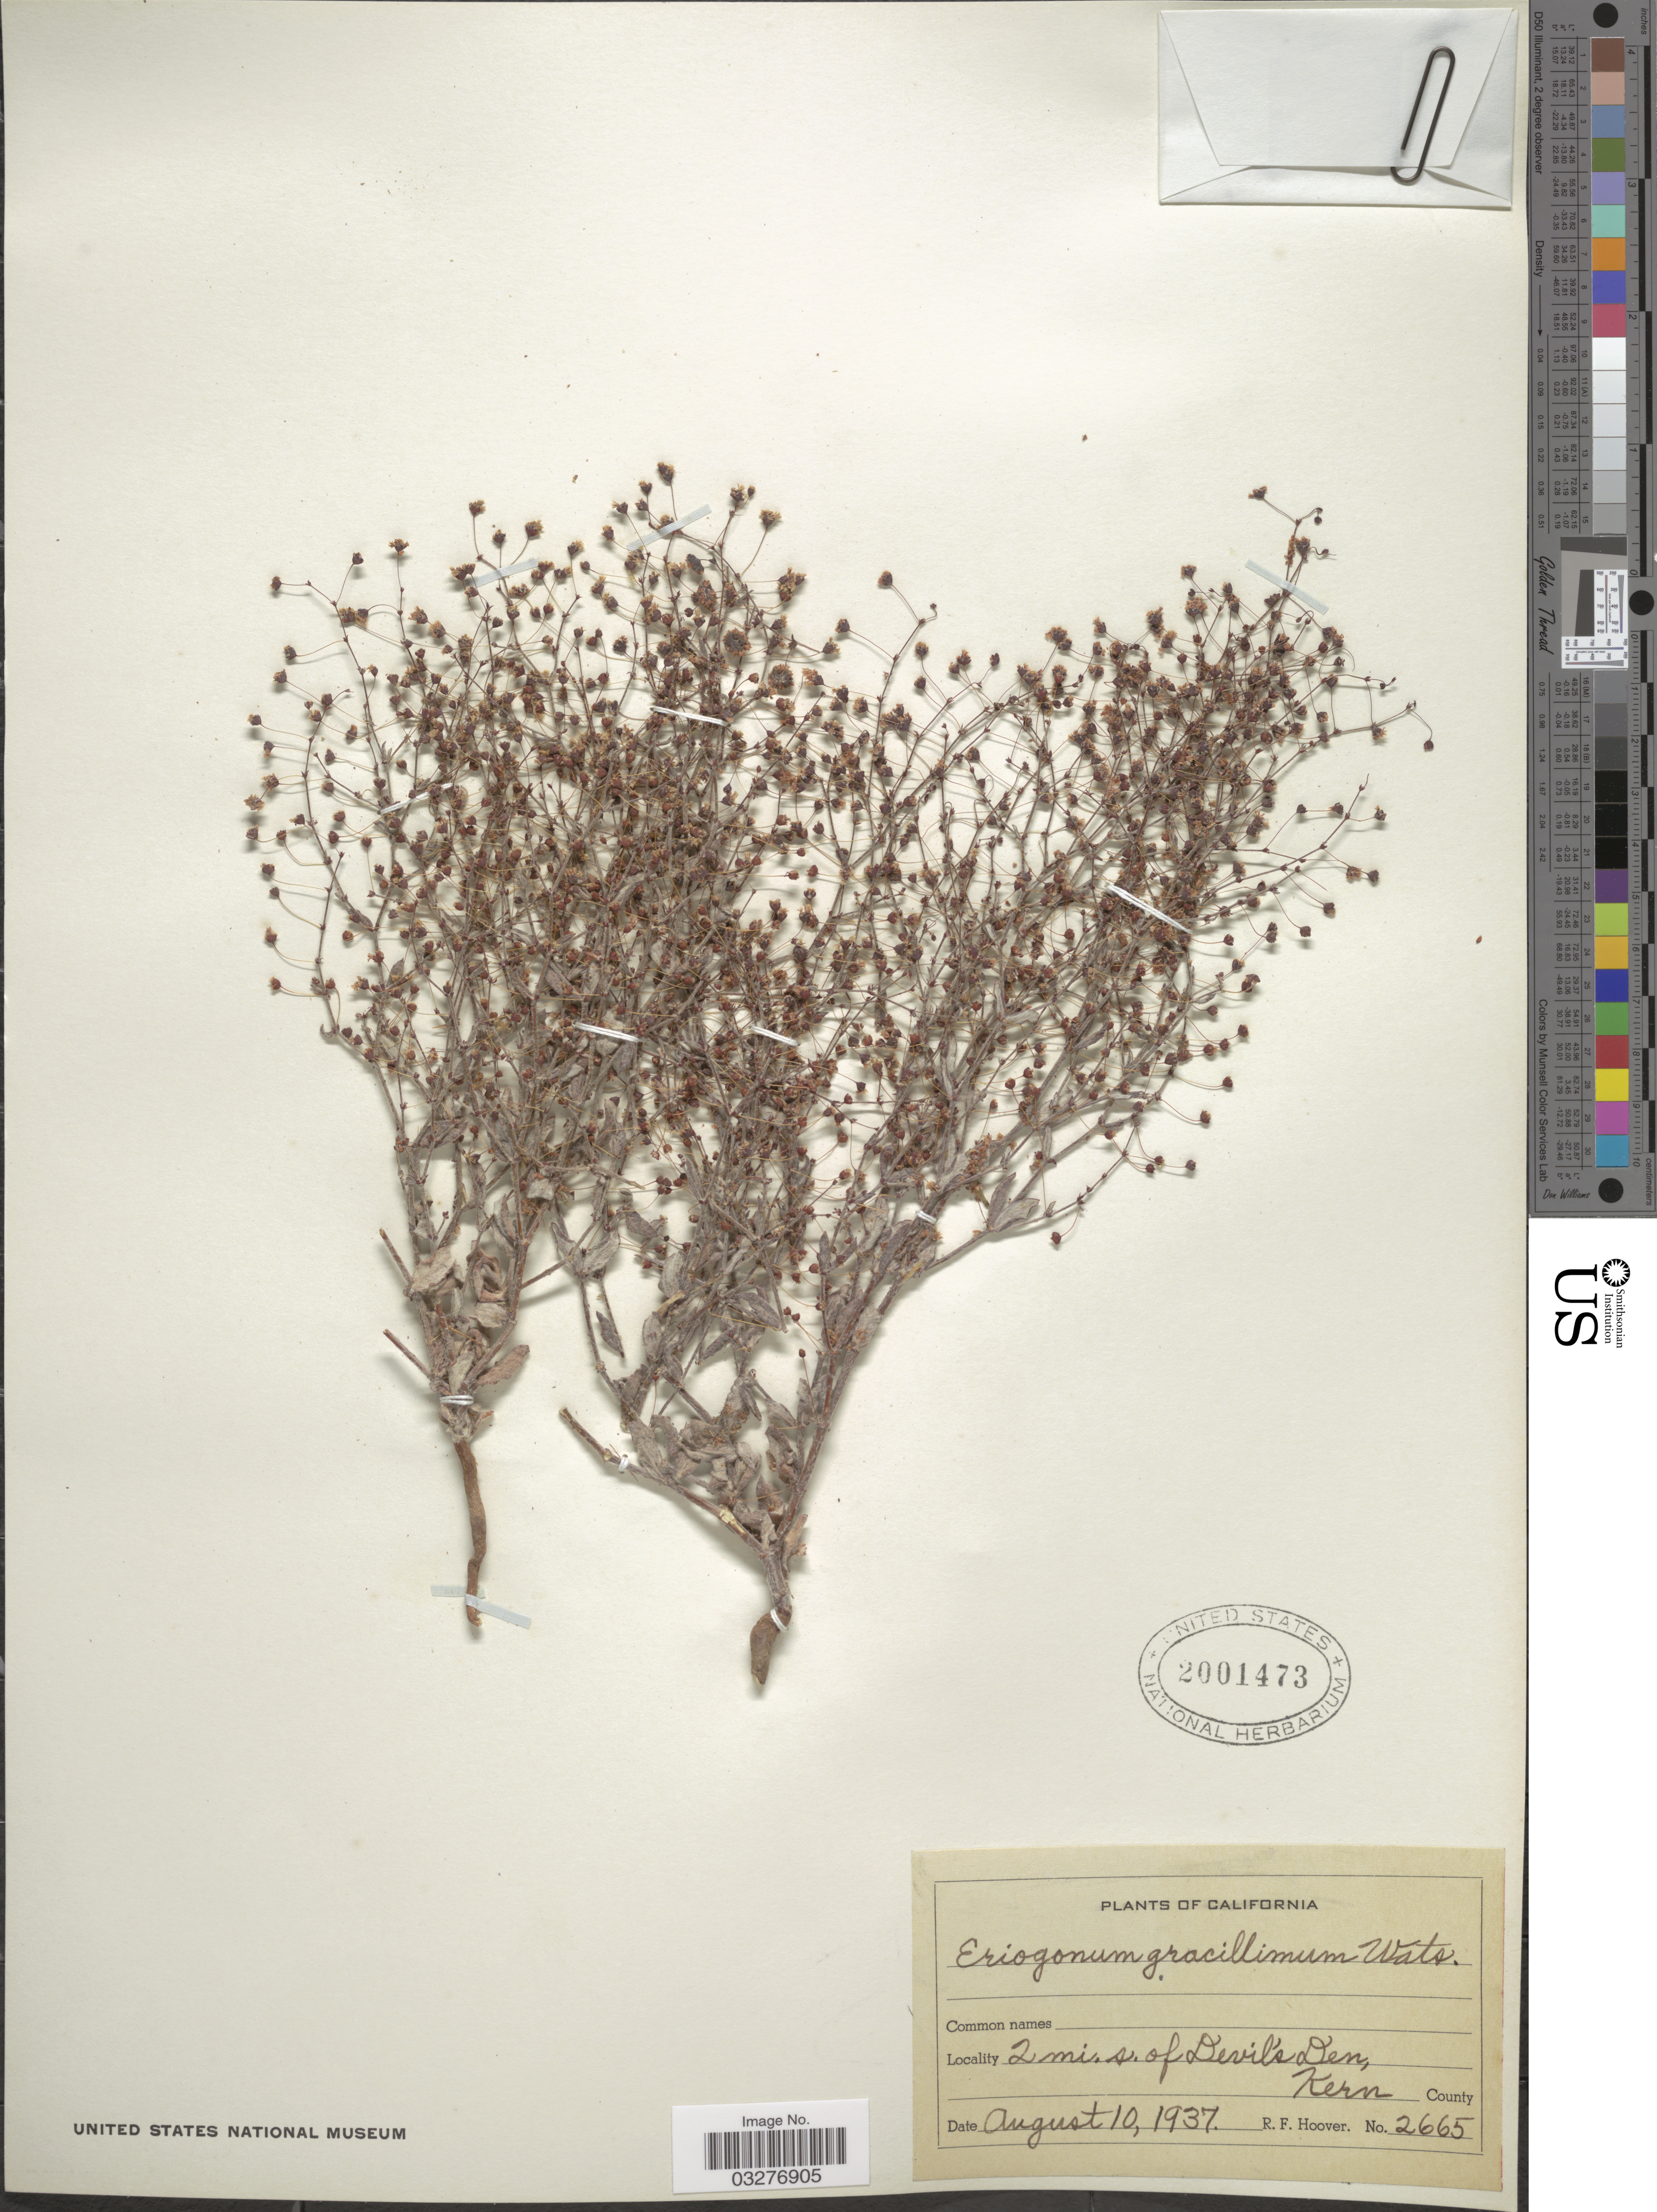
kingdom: Plantae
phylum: Tracheophyta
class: Magnoliopsida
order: Caryophyllales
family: Polygonaceae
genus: Eriogonum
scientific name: Eriogonum gracillimum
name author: S. Watson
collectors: R. F. Hoover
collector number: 2665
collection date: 1937-08-10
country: United States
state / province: California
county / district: Kern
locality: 2 mi. s. of Devil's Den, Kern County.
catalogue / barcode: US 2001473